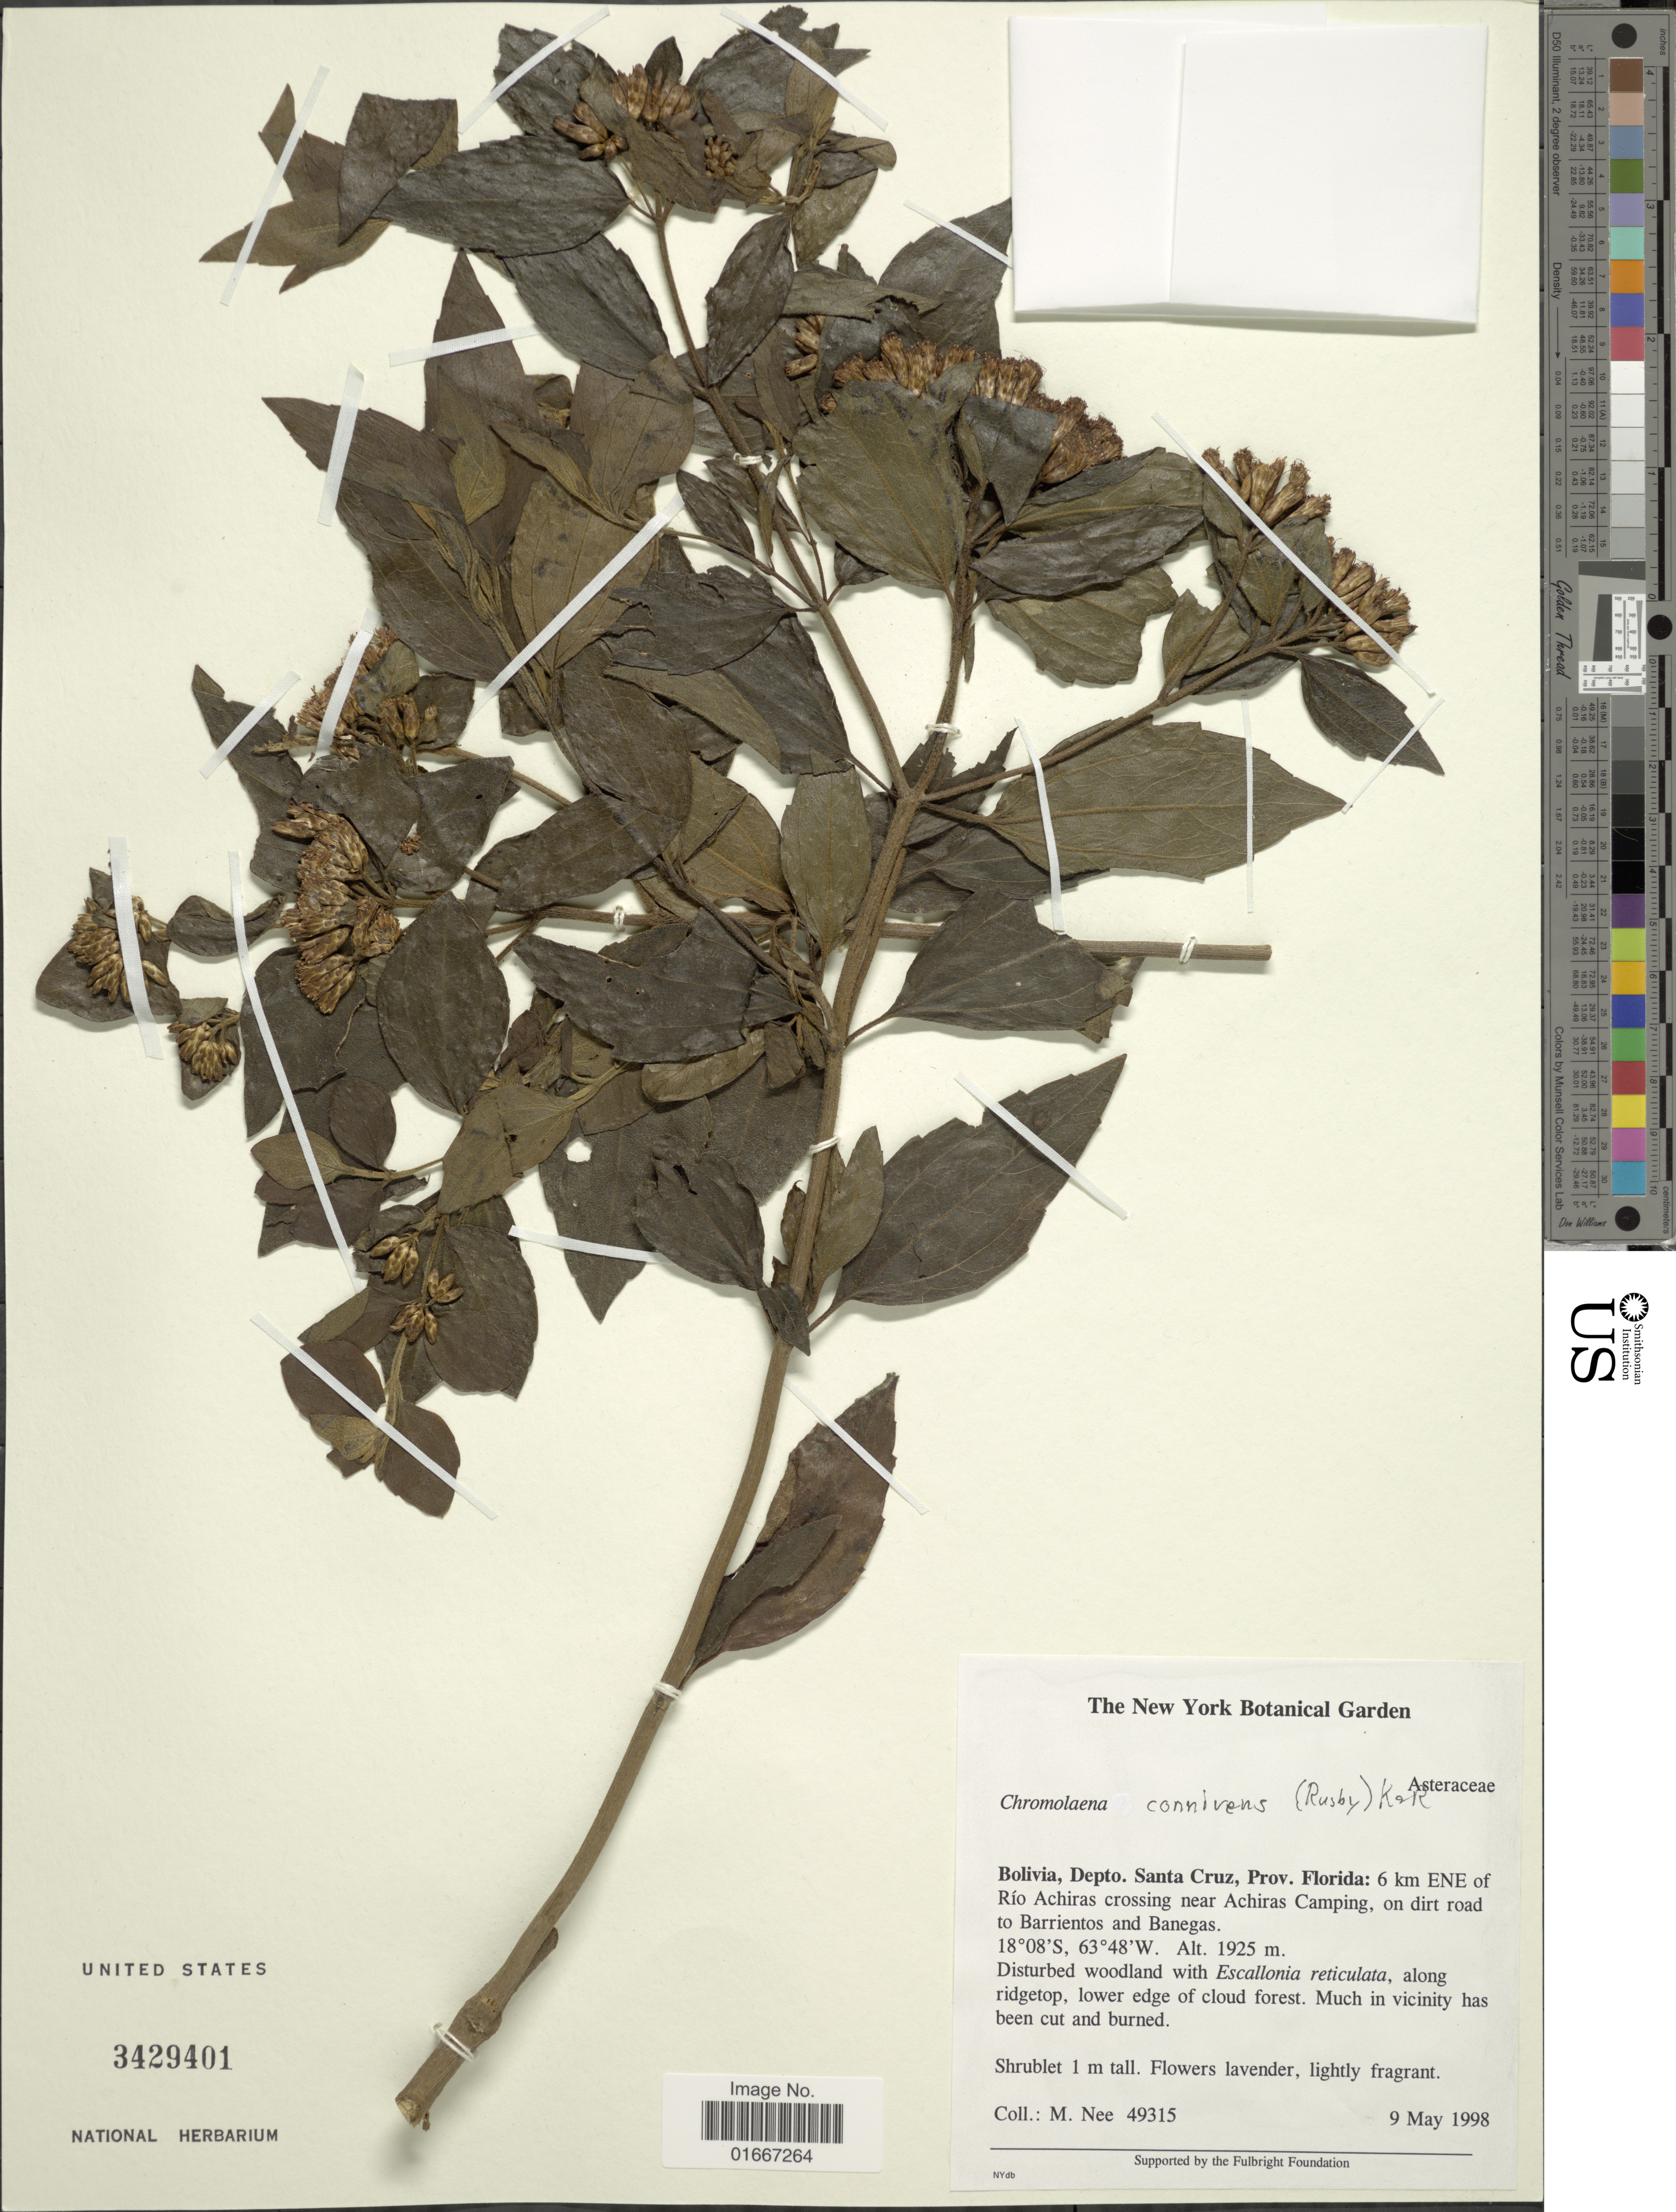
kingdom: Plantae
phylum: Tracheophyta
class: Magnoliopsida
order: Asterales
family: Asteraceae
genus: Chromolaena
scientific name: Chromolaena connivens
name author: (Rusby) R.M. King & H. Rob.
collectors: M. Nee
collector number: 49315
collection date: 1998-05-09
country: Bolivia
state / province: Santa Cruz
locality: Prov. Florida: 6 km ENE of Rio Achiras crossing near Achiras Camping, on dirt road to Barrientos and Banegas, disturbed woodland with Escallonia reticulata, along ridgetop, lower edge of cloud forest. Much in vicinity has been cut and burned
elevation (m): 1925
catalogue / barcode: US 3429401